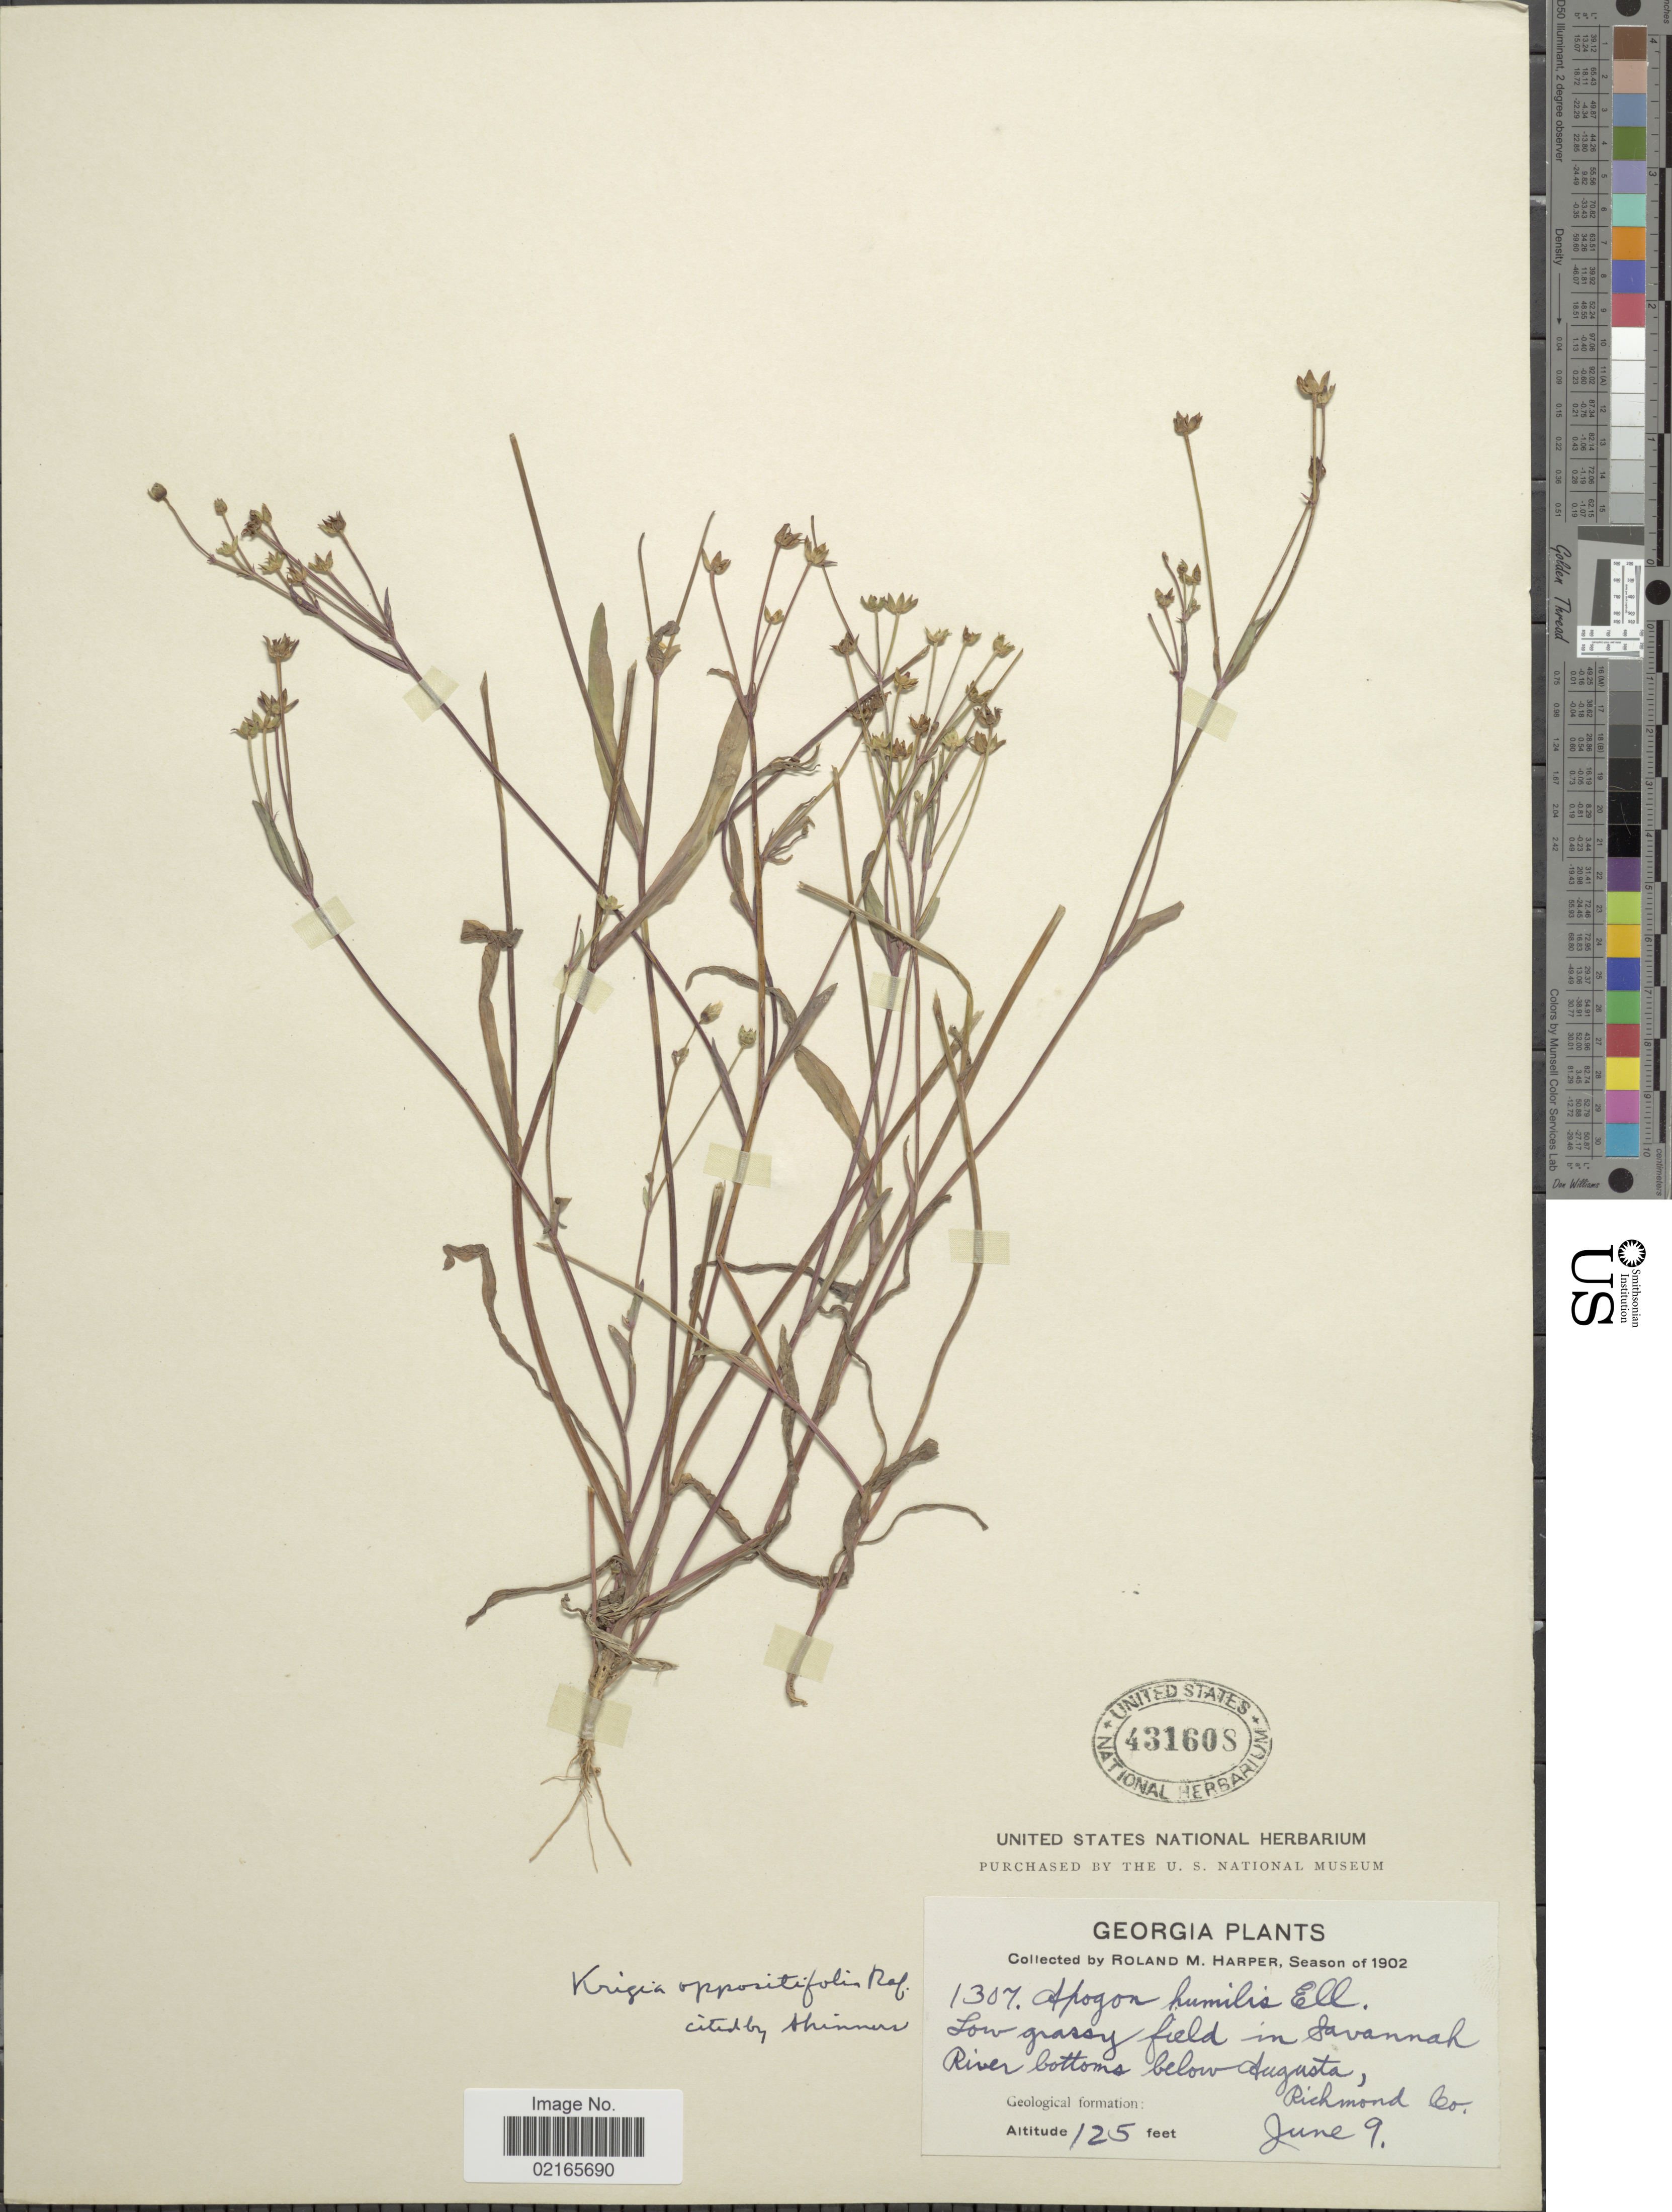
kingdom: Plantae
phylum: Tracheophyta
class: Magnoliopsida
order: Asterales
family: Asteraceae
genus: Krigia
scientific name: Krigia oppositifolia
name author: Raf.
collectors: R. M. Harper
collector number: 1307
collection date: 1902-06-09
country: United States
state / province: Georgia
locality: Low grassy field in savannah, river bottoms below Augusta, Richmond Co.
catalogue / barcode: US 431608